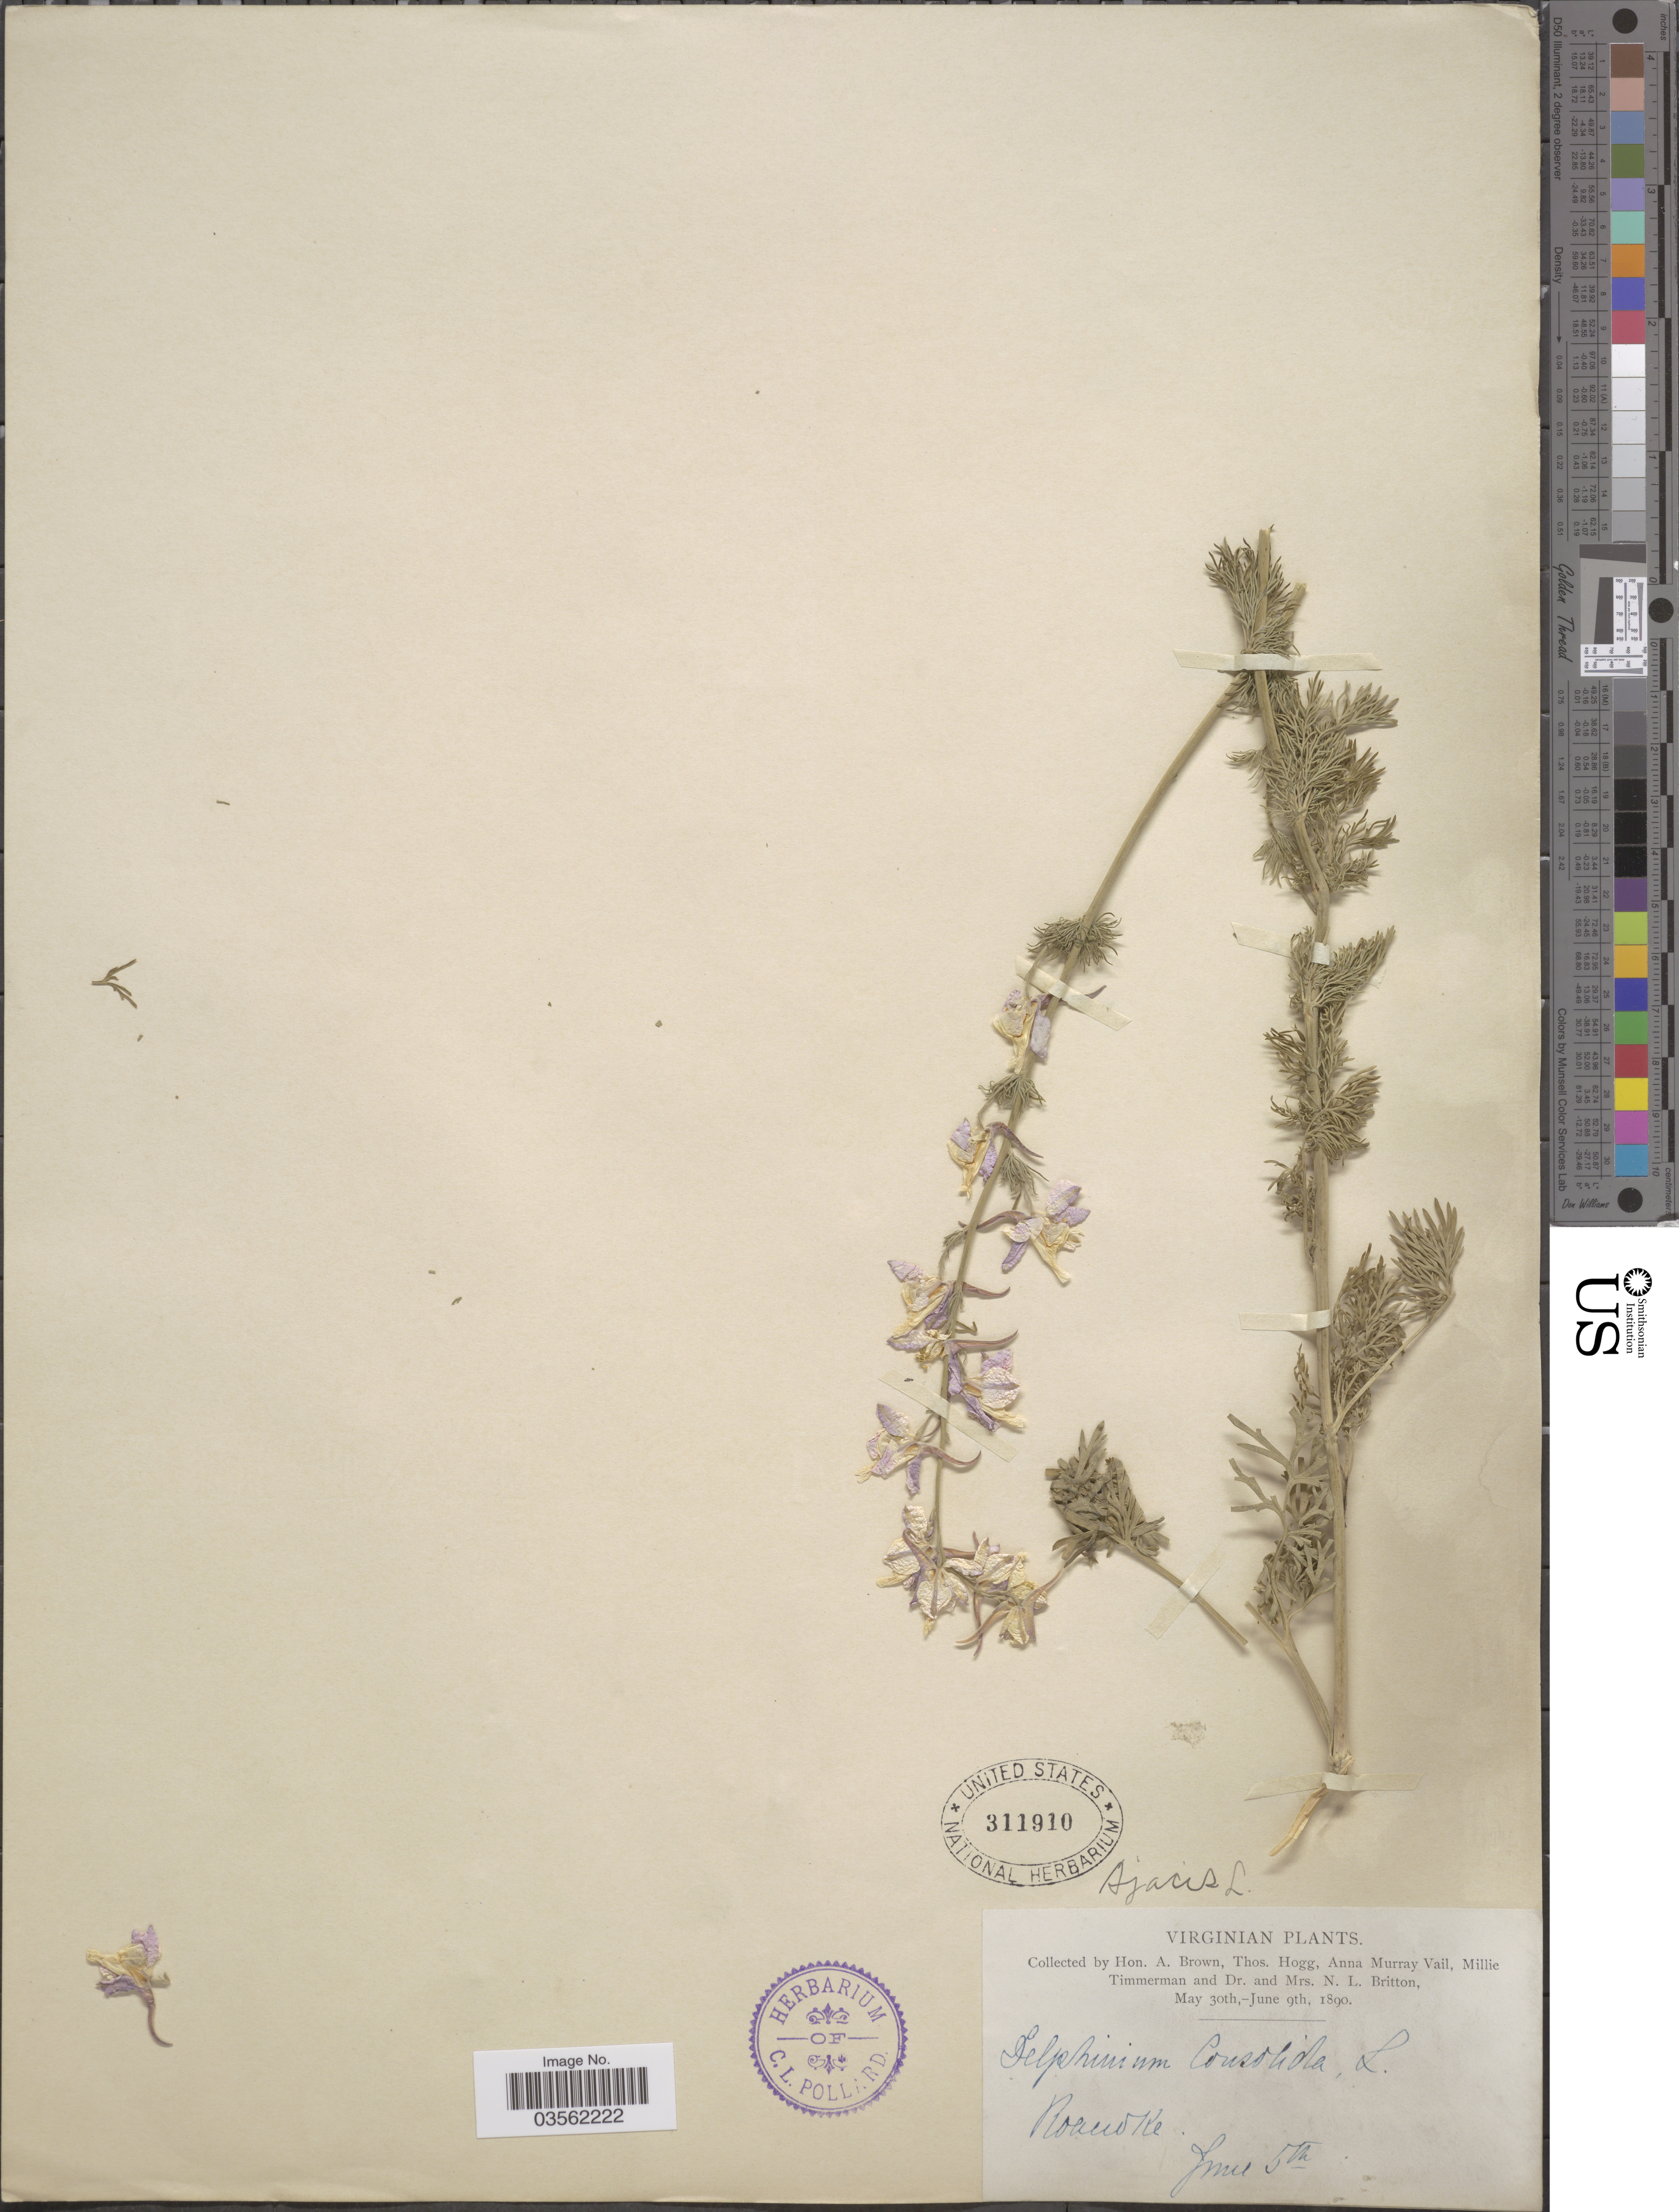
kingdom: Plantae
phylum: Tracheophyta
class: Magnoliopsida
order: Ranunculales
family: Ranunculaceae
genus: Delphinium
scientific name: Delphinium ajacis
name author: L.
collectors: H. A. Brown, T. Hogg, A. Vail, M. Timmerman & et al.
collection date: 1890-06-05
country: United States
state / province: Virginia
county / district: Roanoke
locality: Roanoke.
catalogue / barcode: US 311910